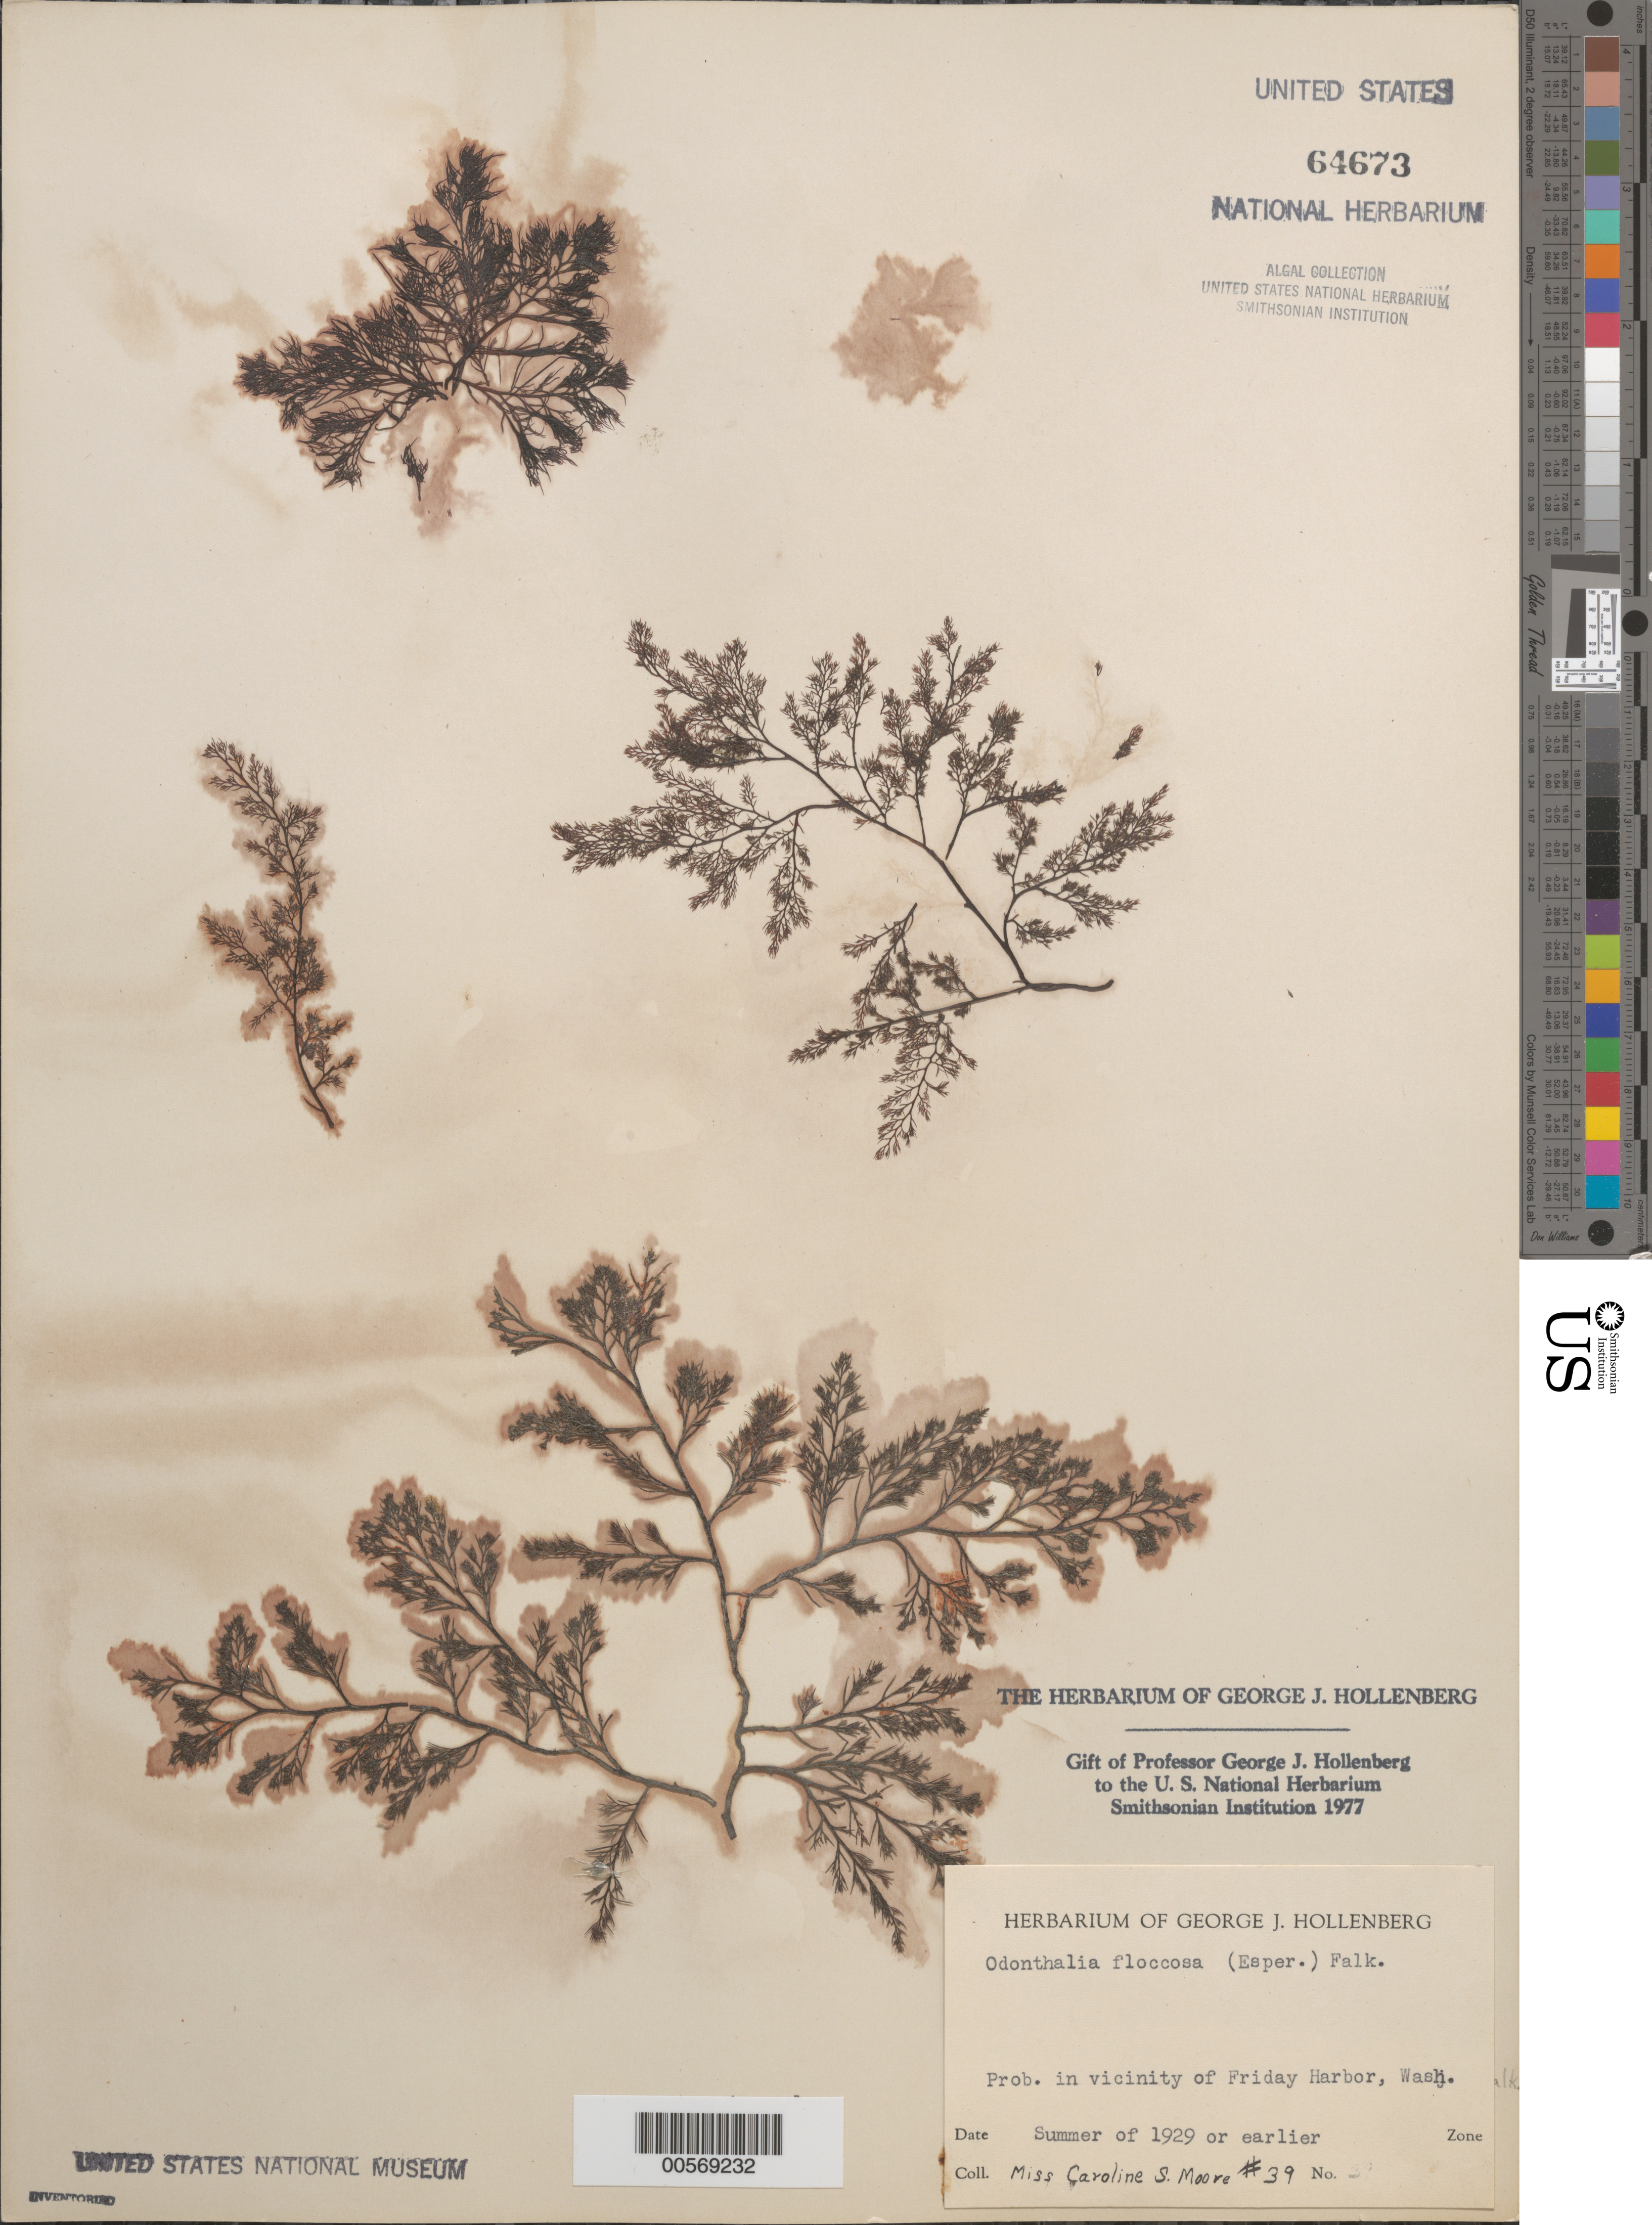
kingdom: Plantae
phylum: Rhodophyta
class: Florideophyceae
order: Ceramiales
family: Rhodomelaceae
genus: Odonthalia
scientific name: Odonthalia floccosa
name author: (Esper) Falkenb.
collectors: C. Moore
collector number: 39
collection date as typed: Sum 1929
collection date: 1929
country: United States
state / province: Washington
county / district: San Juan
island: San Juan Island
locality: Probably Friday Harbor area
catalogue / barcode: US 64673